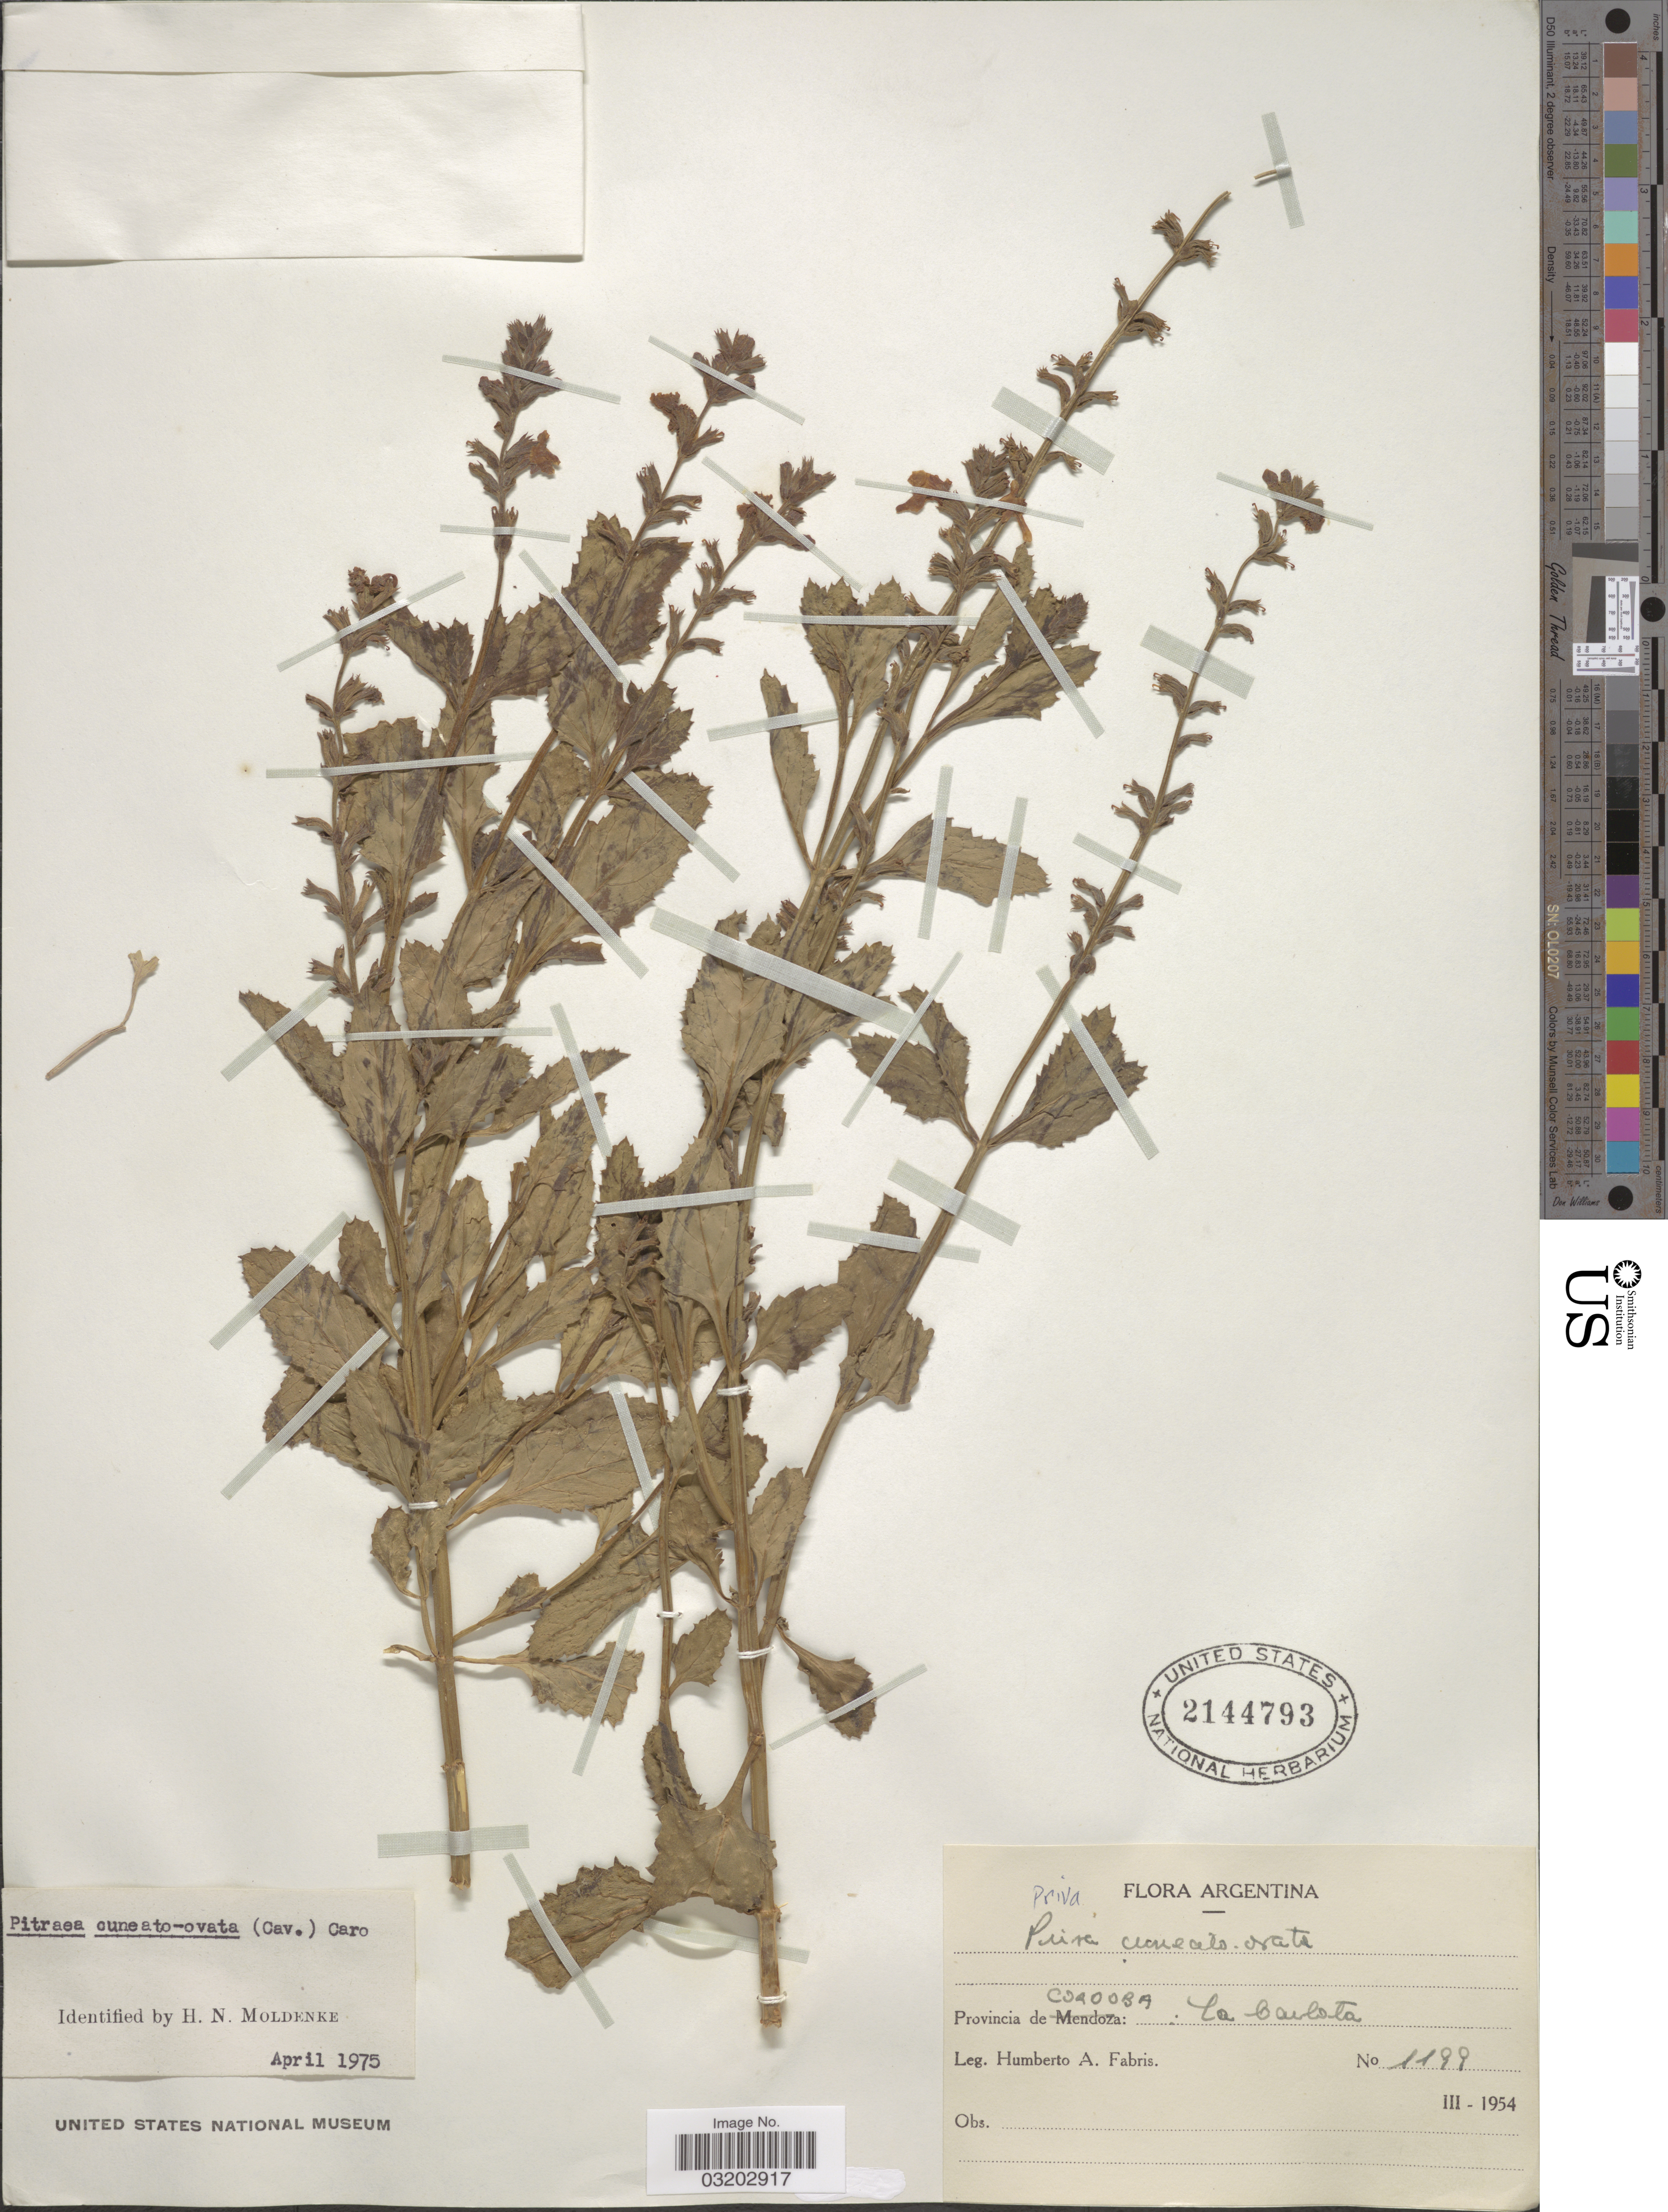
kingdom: Plantae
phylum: Tracheophyta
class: Magnoliopsida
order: Lamiales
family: Verbenaceae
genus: Pitraea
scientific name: Pitraea cuneato-ovata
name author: (Cav.) Caro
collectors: H. A. Fabris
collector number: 1199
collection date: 1954-03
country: Argentina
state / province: Cordoba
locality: La Carlota.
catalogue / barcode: US 2144793